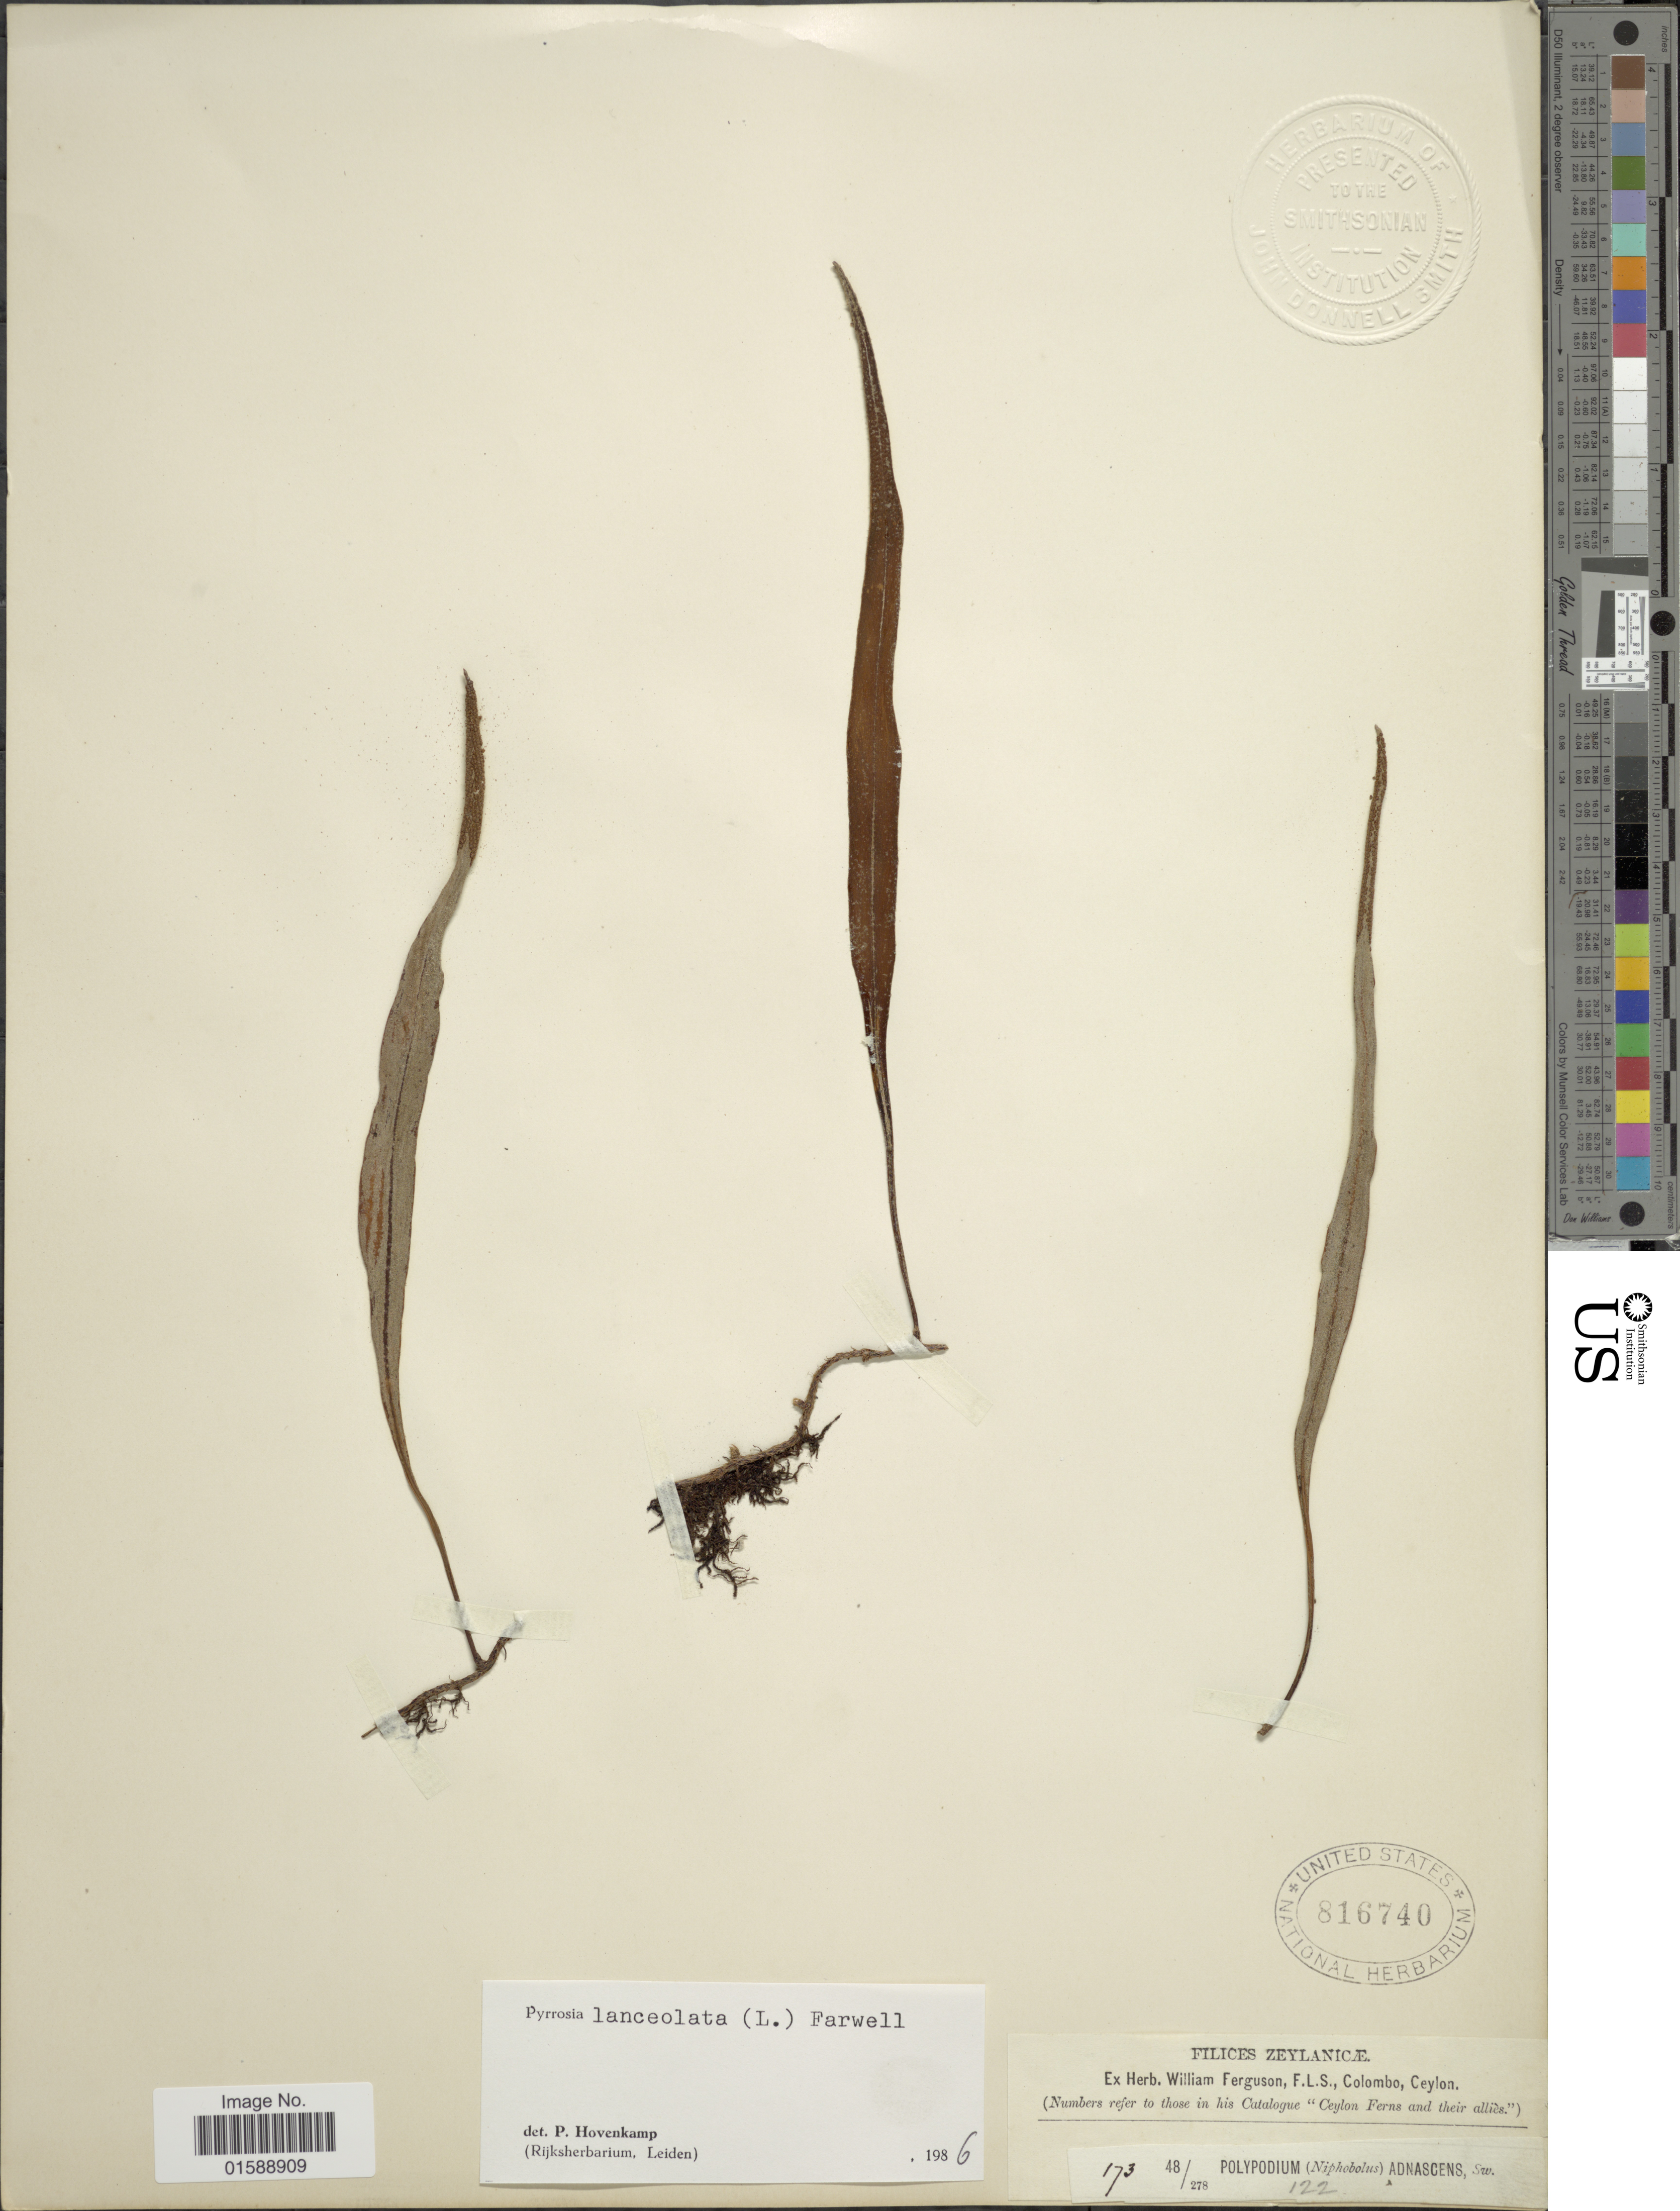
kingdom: Plantae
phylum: Tracheophyta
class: Polypodiopsida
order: Polypodiales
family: Polypodiaceae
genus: Pyrrosia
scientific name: Pyrrosia lanceolata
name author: (L.) Farw.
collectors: ex herb. W. Ferguson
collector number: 173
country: Sri Lanka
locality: Zeylanicae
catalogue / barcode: US 816740